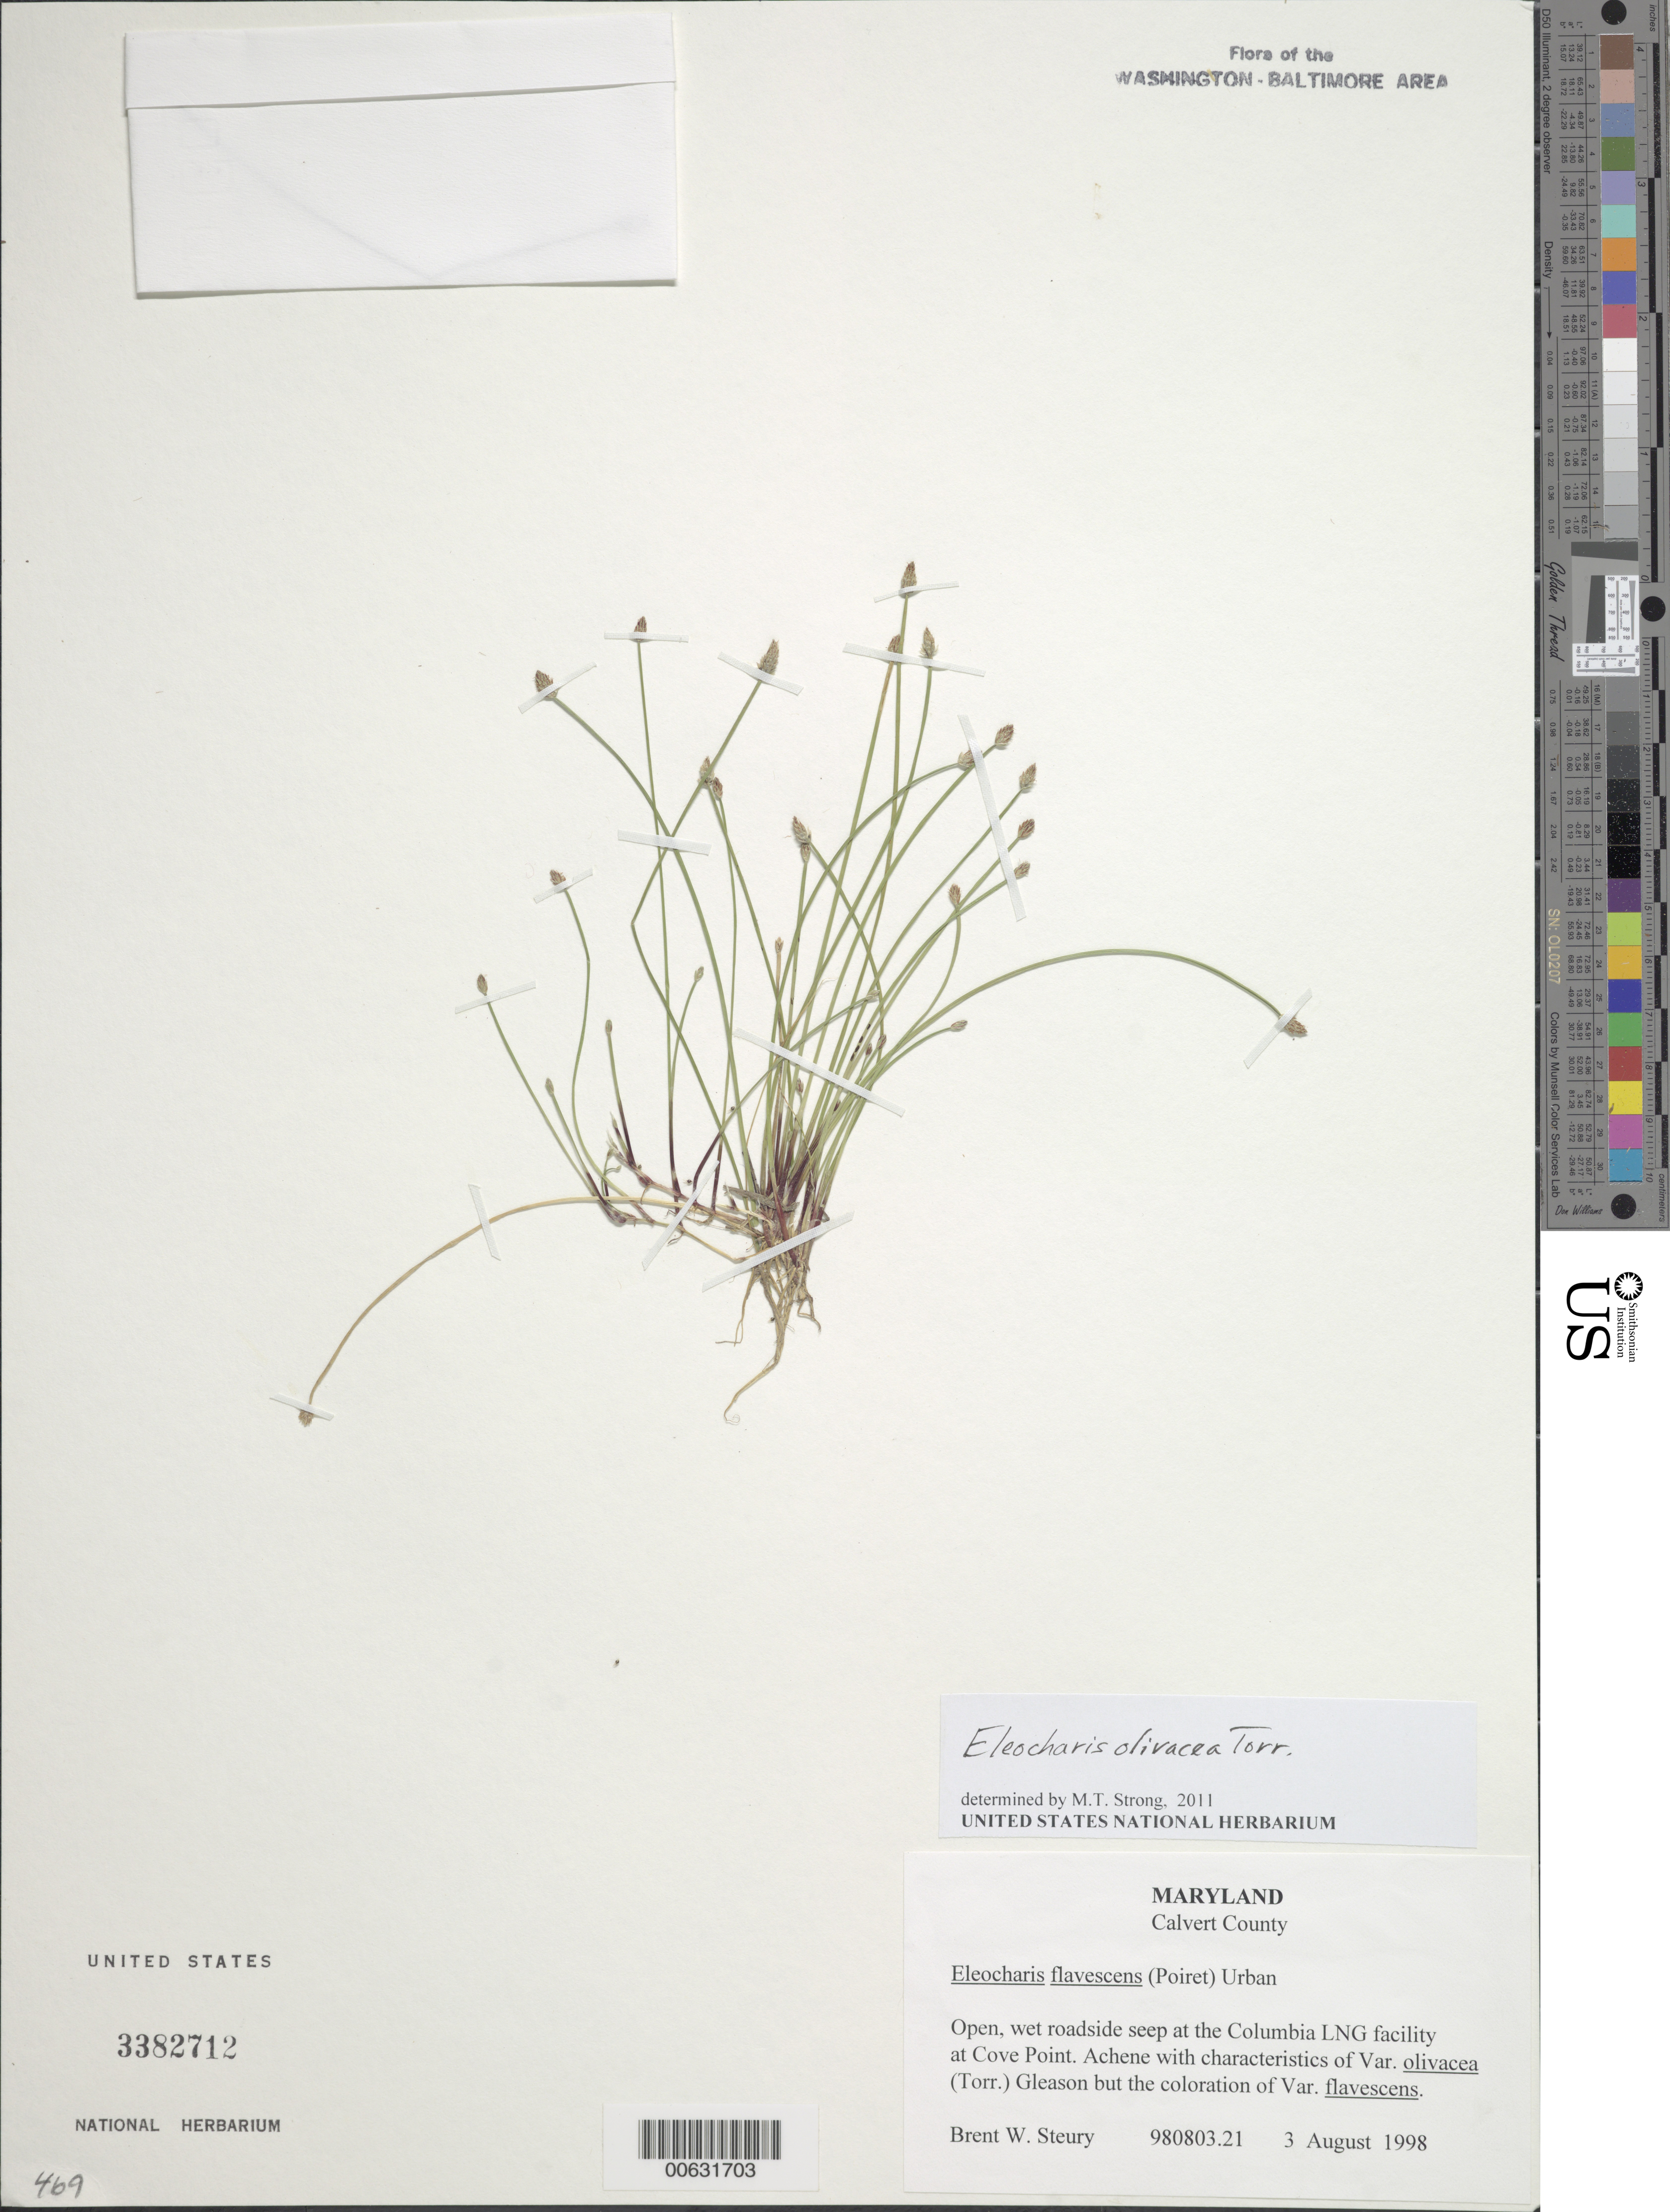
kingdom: Plantae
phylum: Tracheophyta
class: Liliopsida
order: Poales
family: Cyperaceae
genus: Eleocharis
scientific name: Eleocharis flavescens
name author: (Poir.) Urb.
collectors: B. Steury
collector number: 980803.21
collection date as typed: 03 Aug 1998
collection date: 1998-08-03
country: United States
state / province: Maryland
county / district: Calvert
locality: Columbia Long Facility at Cove Point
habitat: Open, wet roadside seep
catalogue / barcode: US 3382712